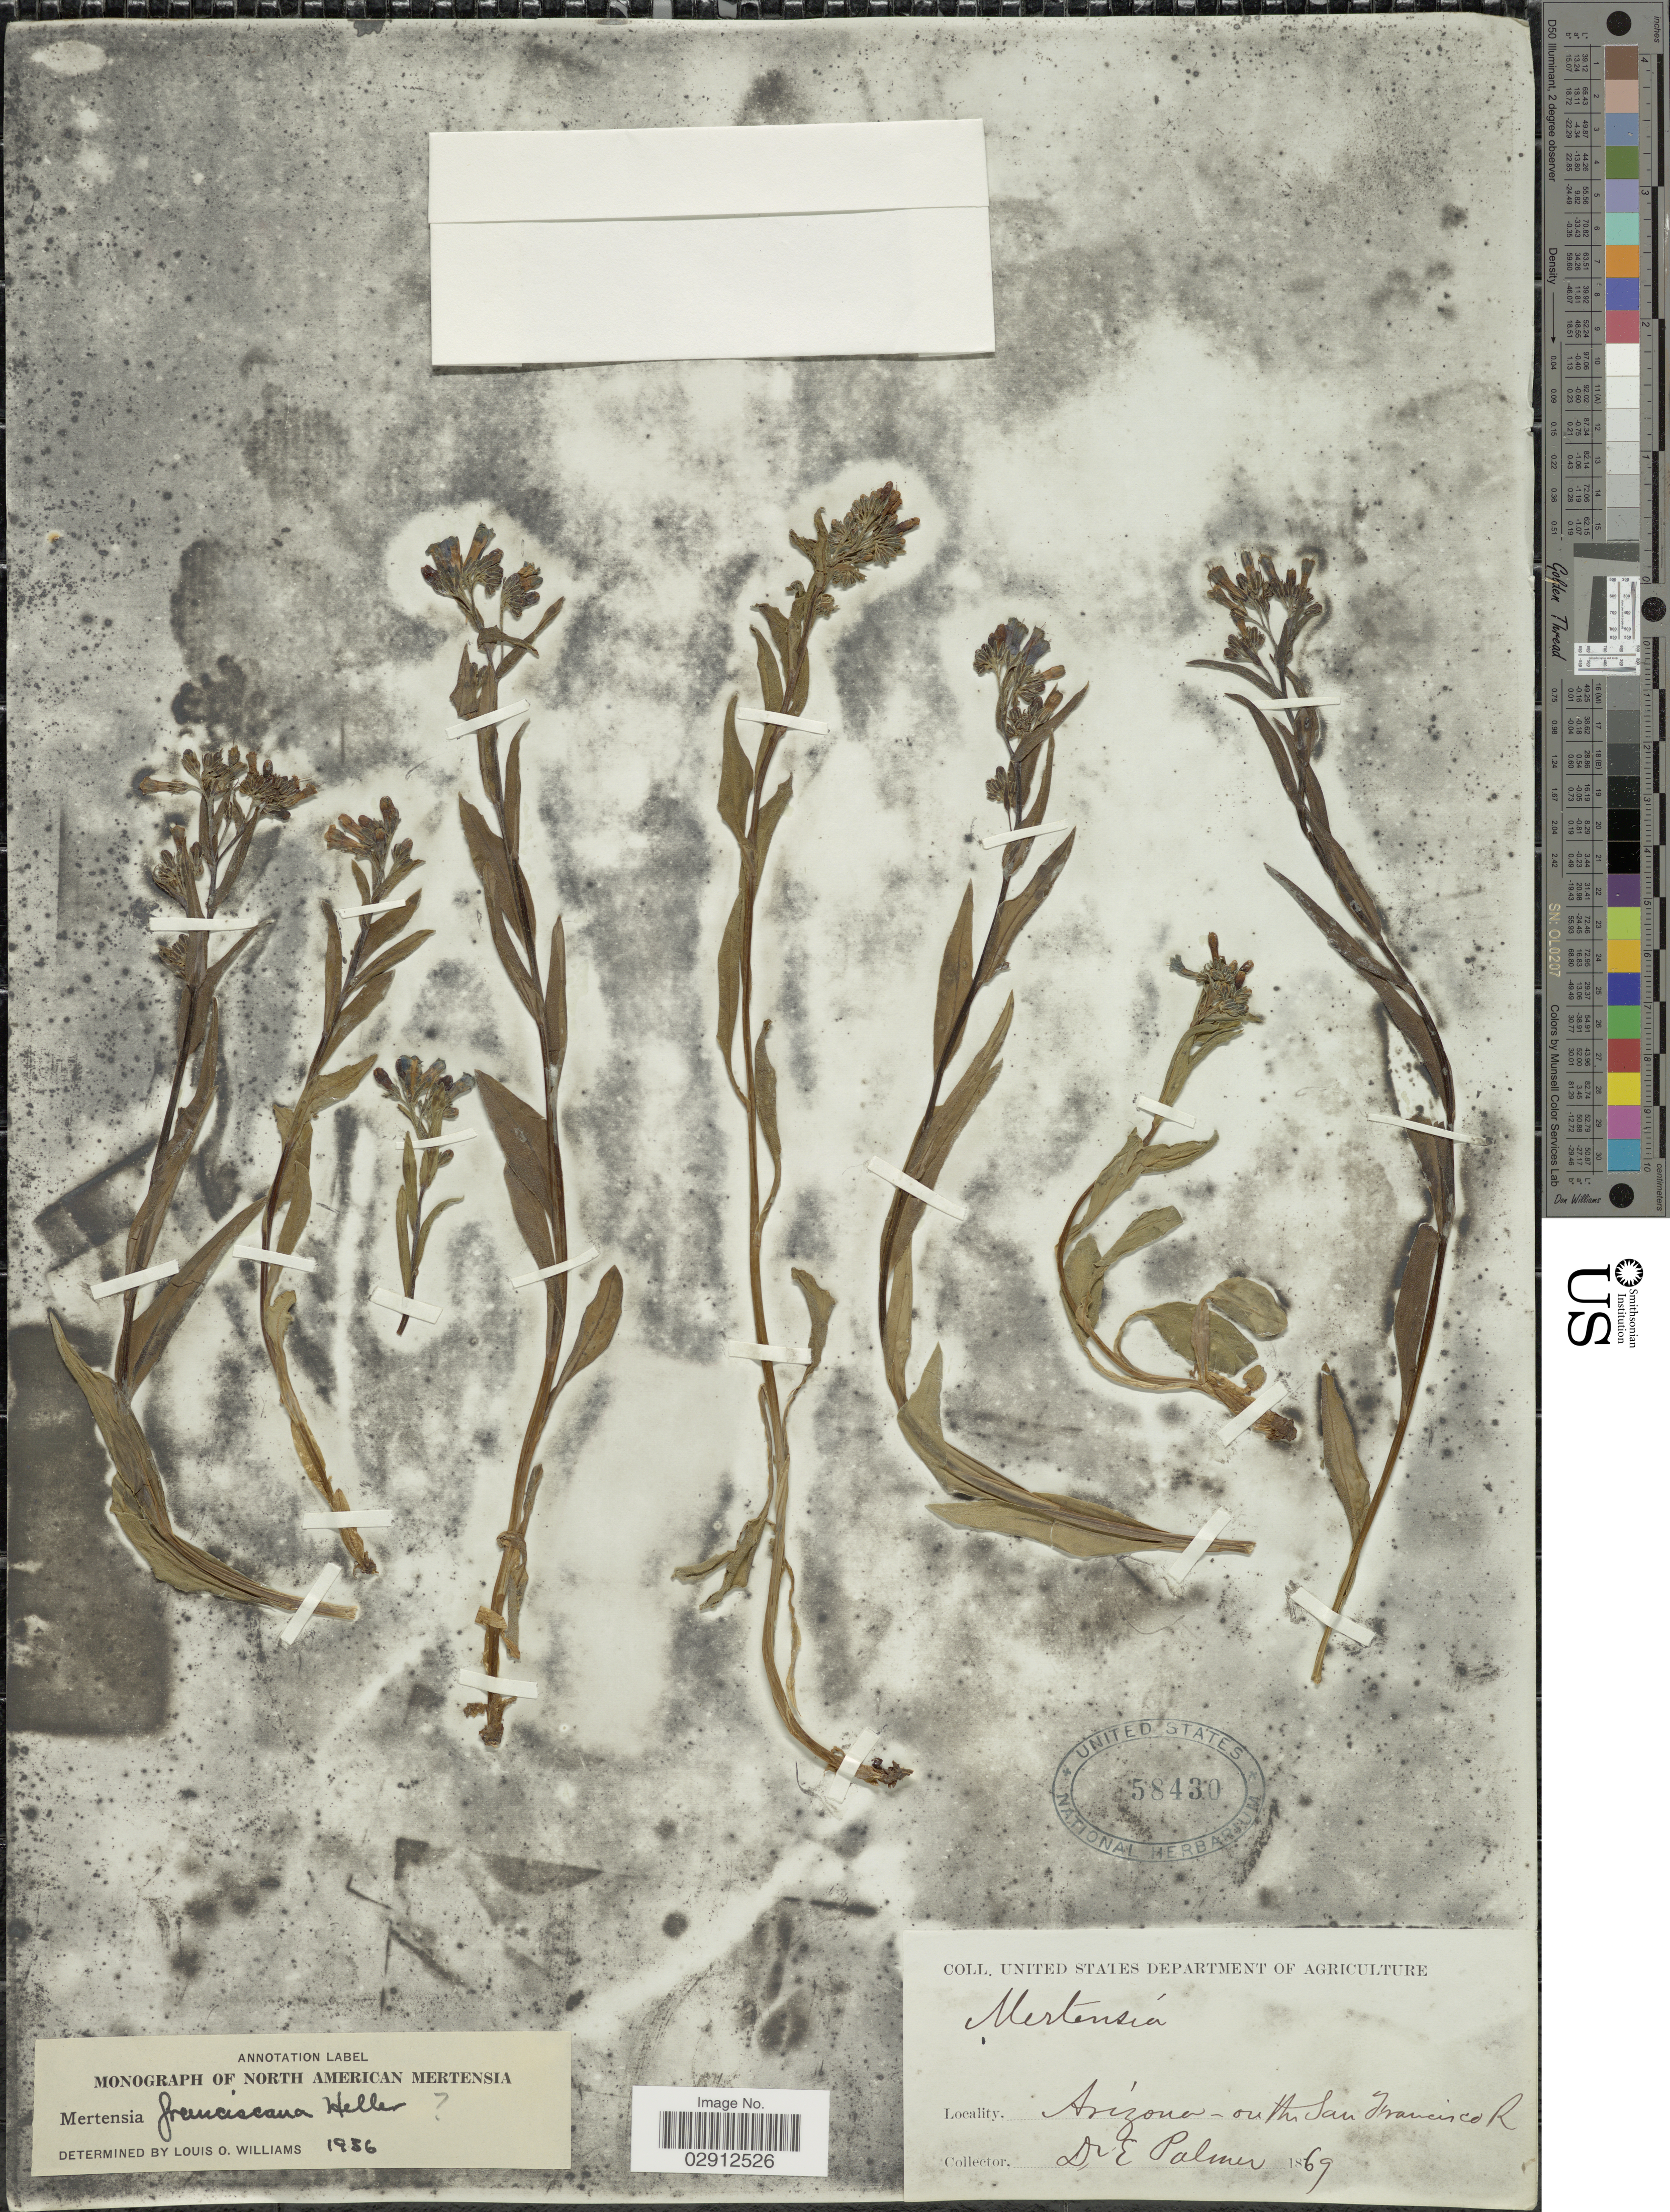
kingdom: Plantae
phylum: Tracheophyta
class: Magnoliopsida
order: Boraginales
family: Boraginaceae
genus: Mertensia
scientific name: Mertensia franciscana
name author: A. Heller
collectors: E. Palmer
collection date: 1869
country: United States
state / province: Arizona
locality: On the San Francisco R.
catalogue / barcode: US 58430